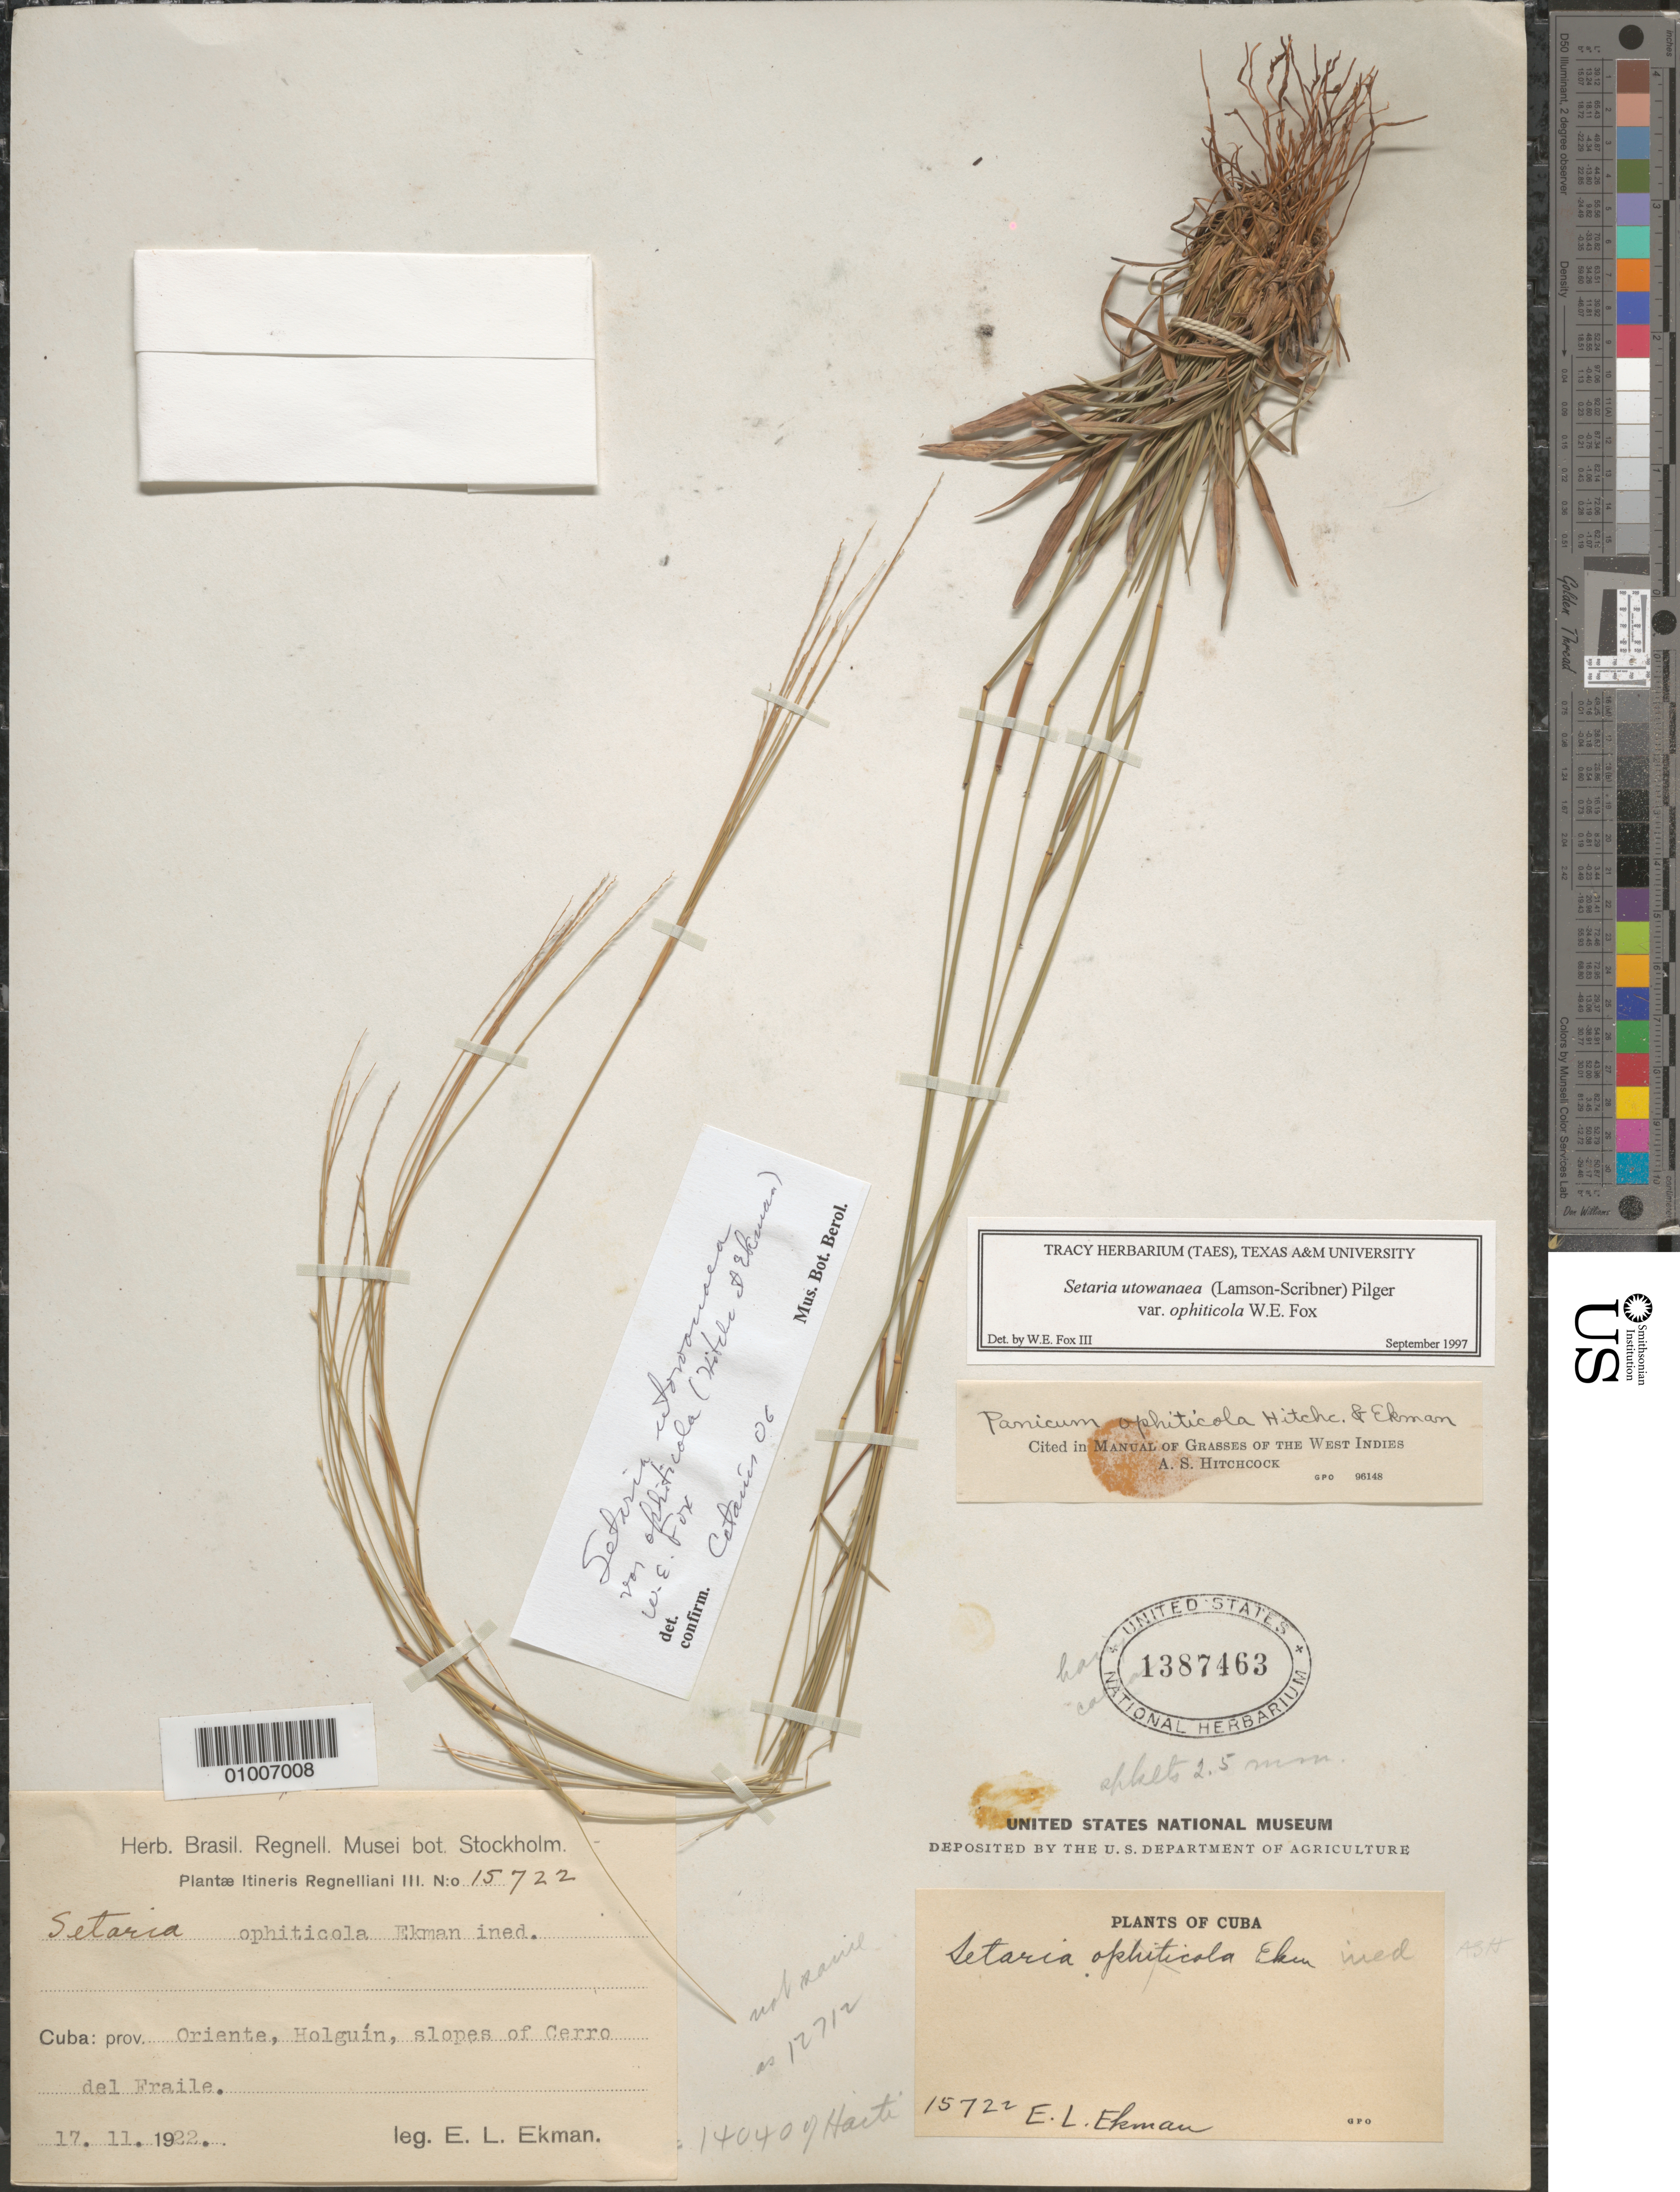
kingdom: Plantae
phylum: Tracheophyta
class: Liliopsida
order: Poales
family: Poaceae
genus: Setaria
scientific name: Setaria utowanaea var. ophiticola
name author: (Hitchc. & Ekman) W.E. Fox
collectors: E. L. Ekman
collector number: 15722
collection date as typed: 17 Nov 1922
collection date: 1922-11-17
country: Cuba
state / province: Oriente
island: Cuba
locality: Holguin, slopes of Cerro del Fraile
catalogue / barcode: US 1387463